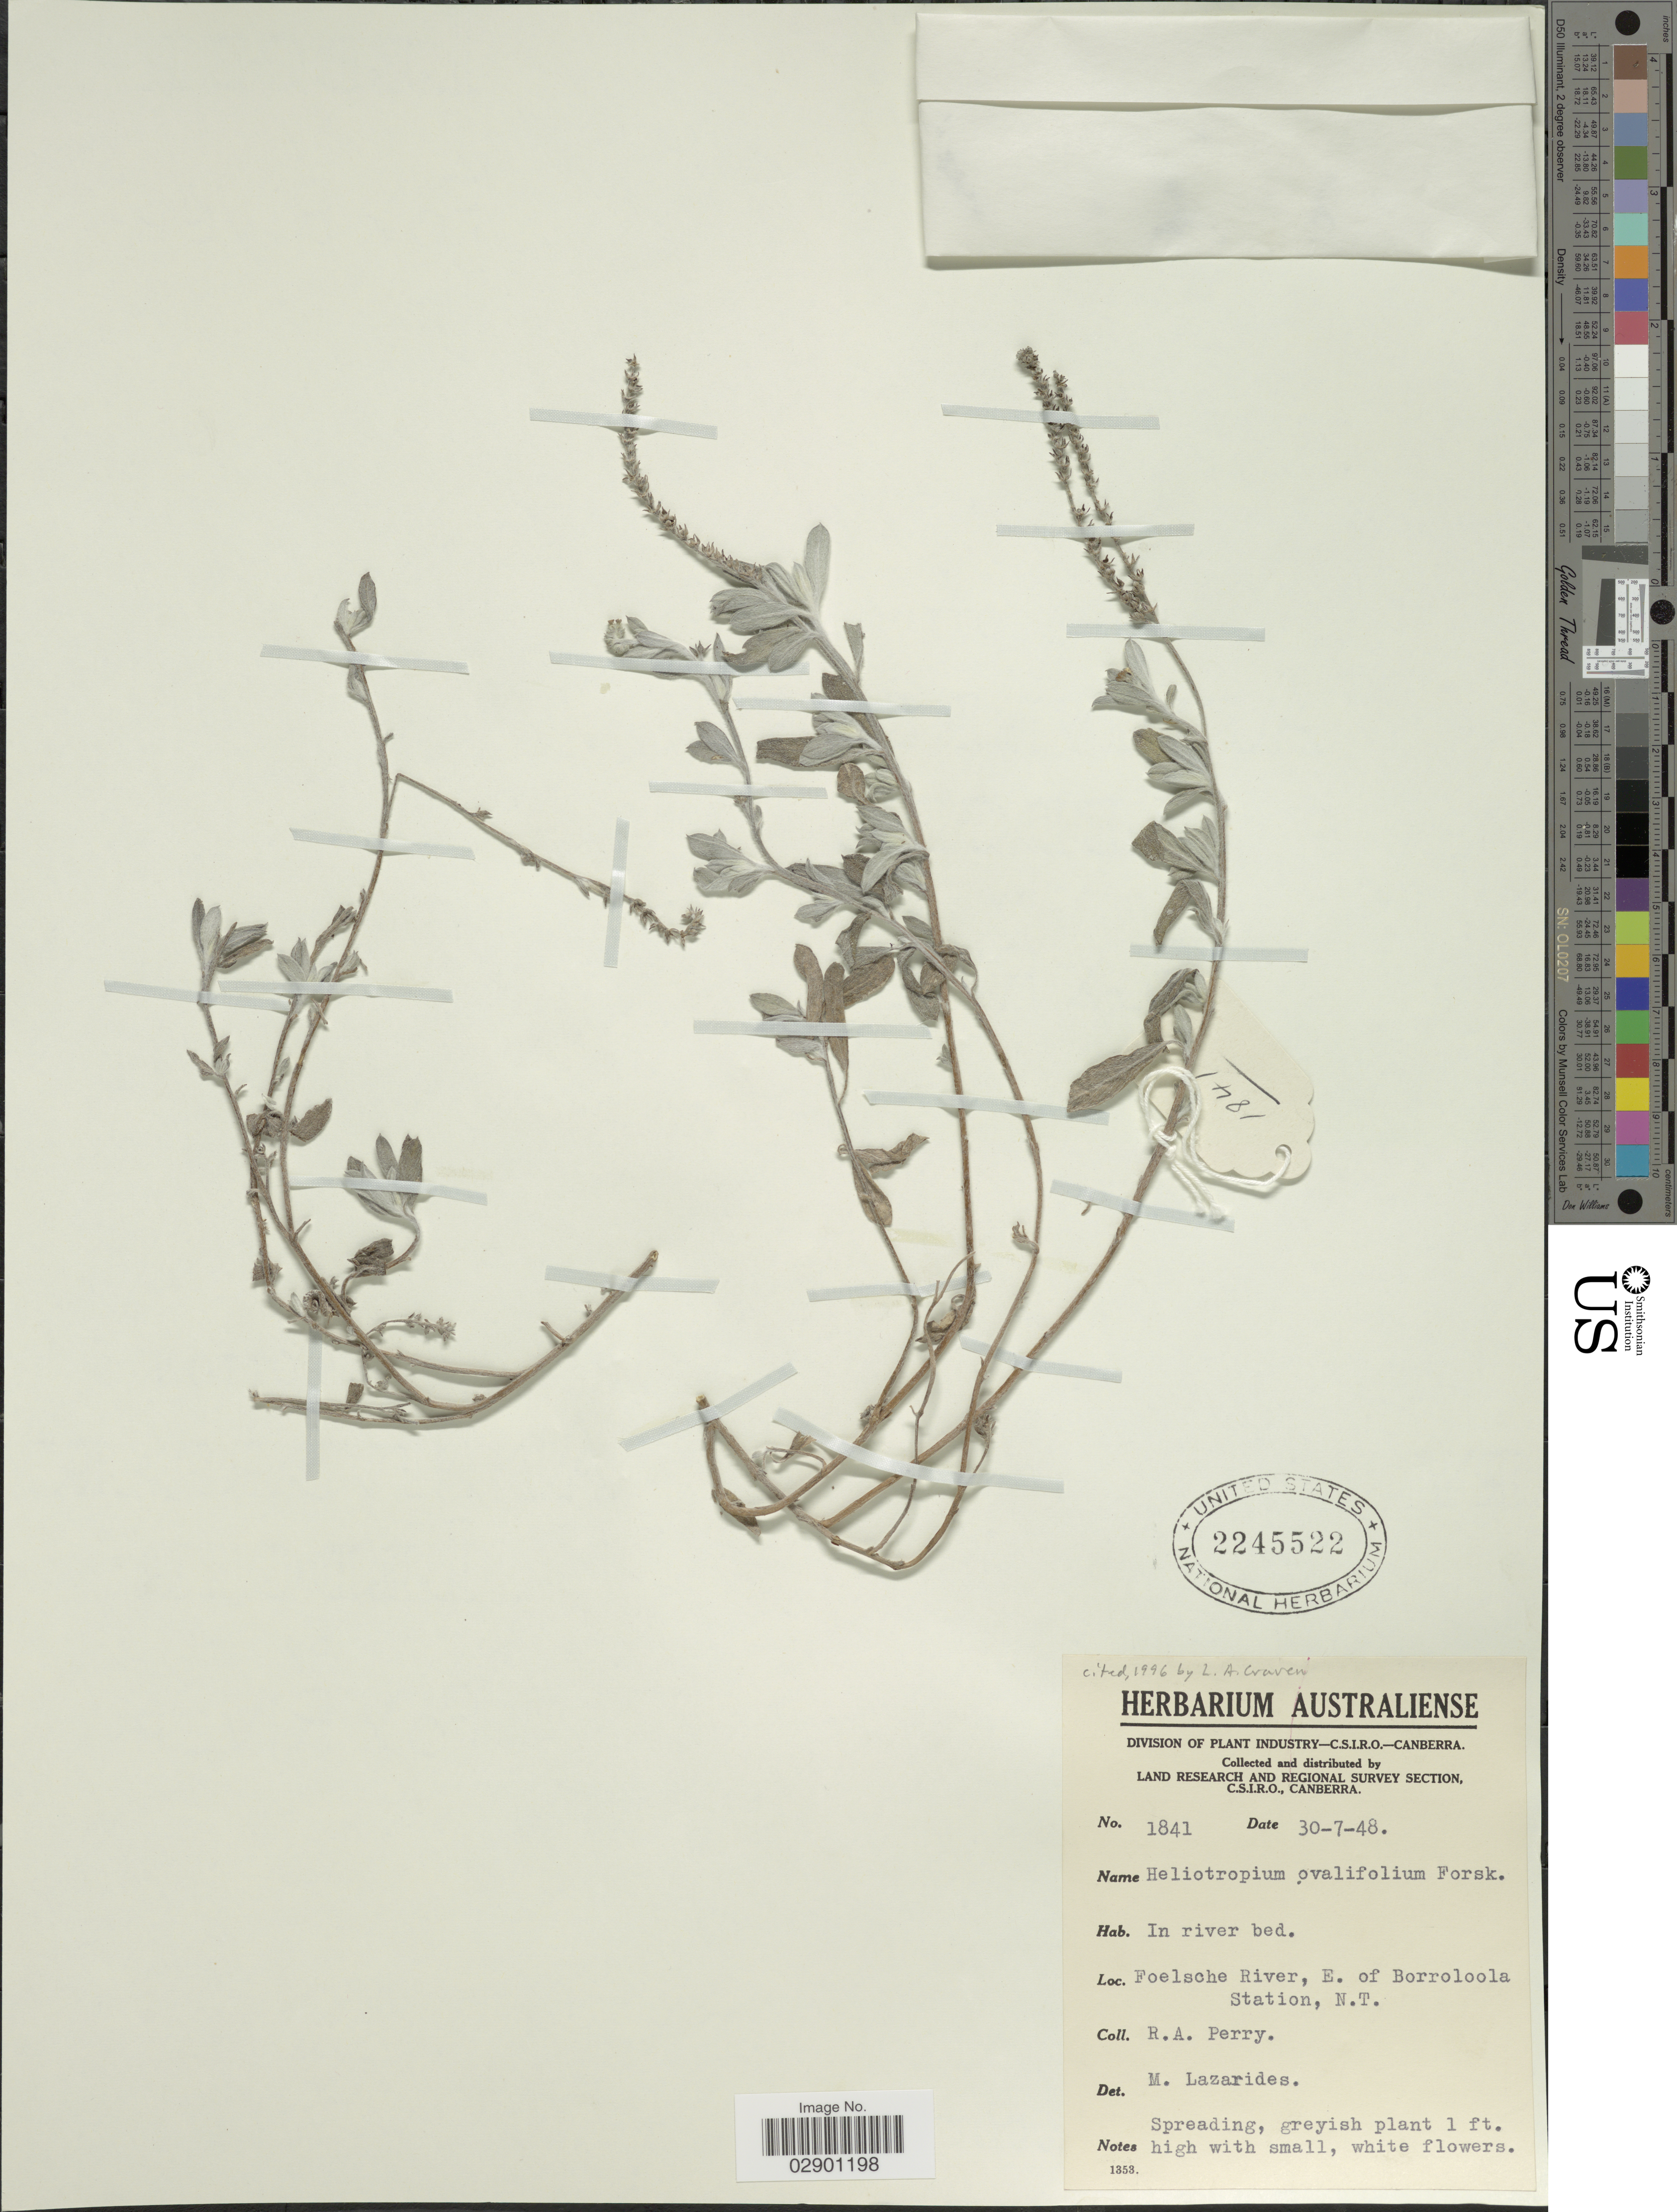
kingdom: Plantae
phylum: Tracheophyta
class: Magnoliopsida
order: Boraginales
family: Heliotropiaceae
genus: Heliotropium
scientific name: Heliotropium ovalifolium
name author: Forssk.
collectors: Perry, R. A.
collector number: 1841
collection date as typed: Transcribed d/m/y: 30/7/48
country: Australia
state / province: Northern Territory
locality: Foelsche River, E. of Borroloola Station, N.T.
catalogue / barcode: US 2245522